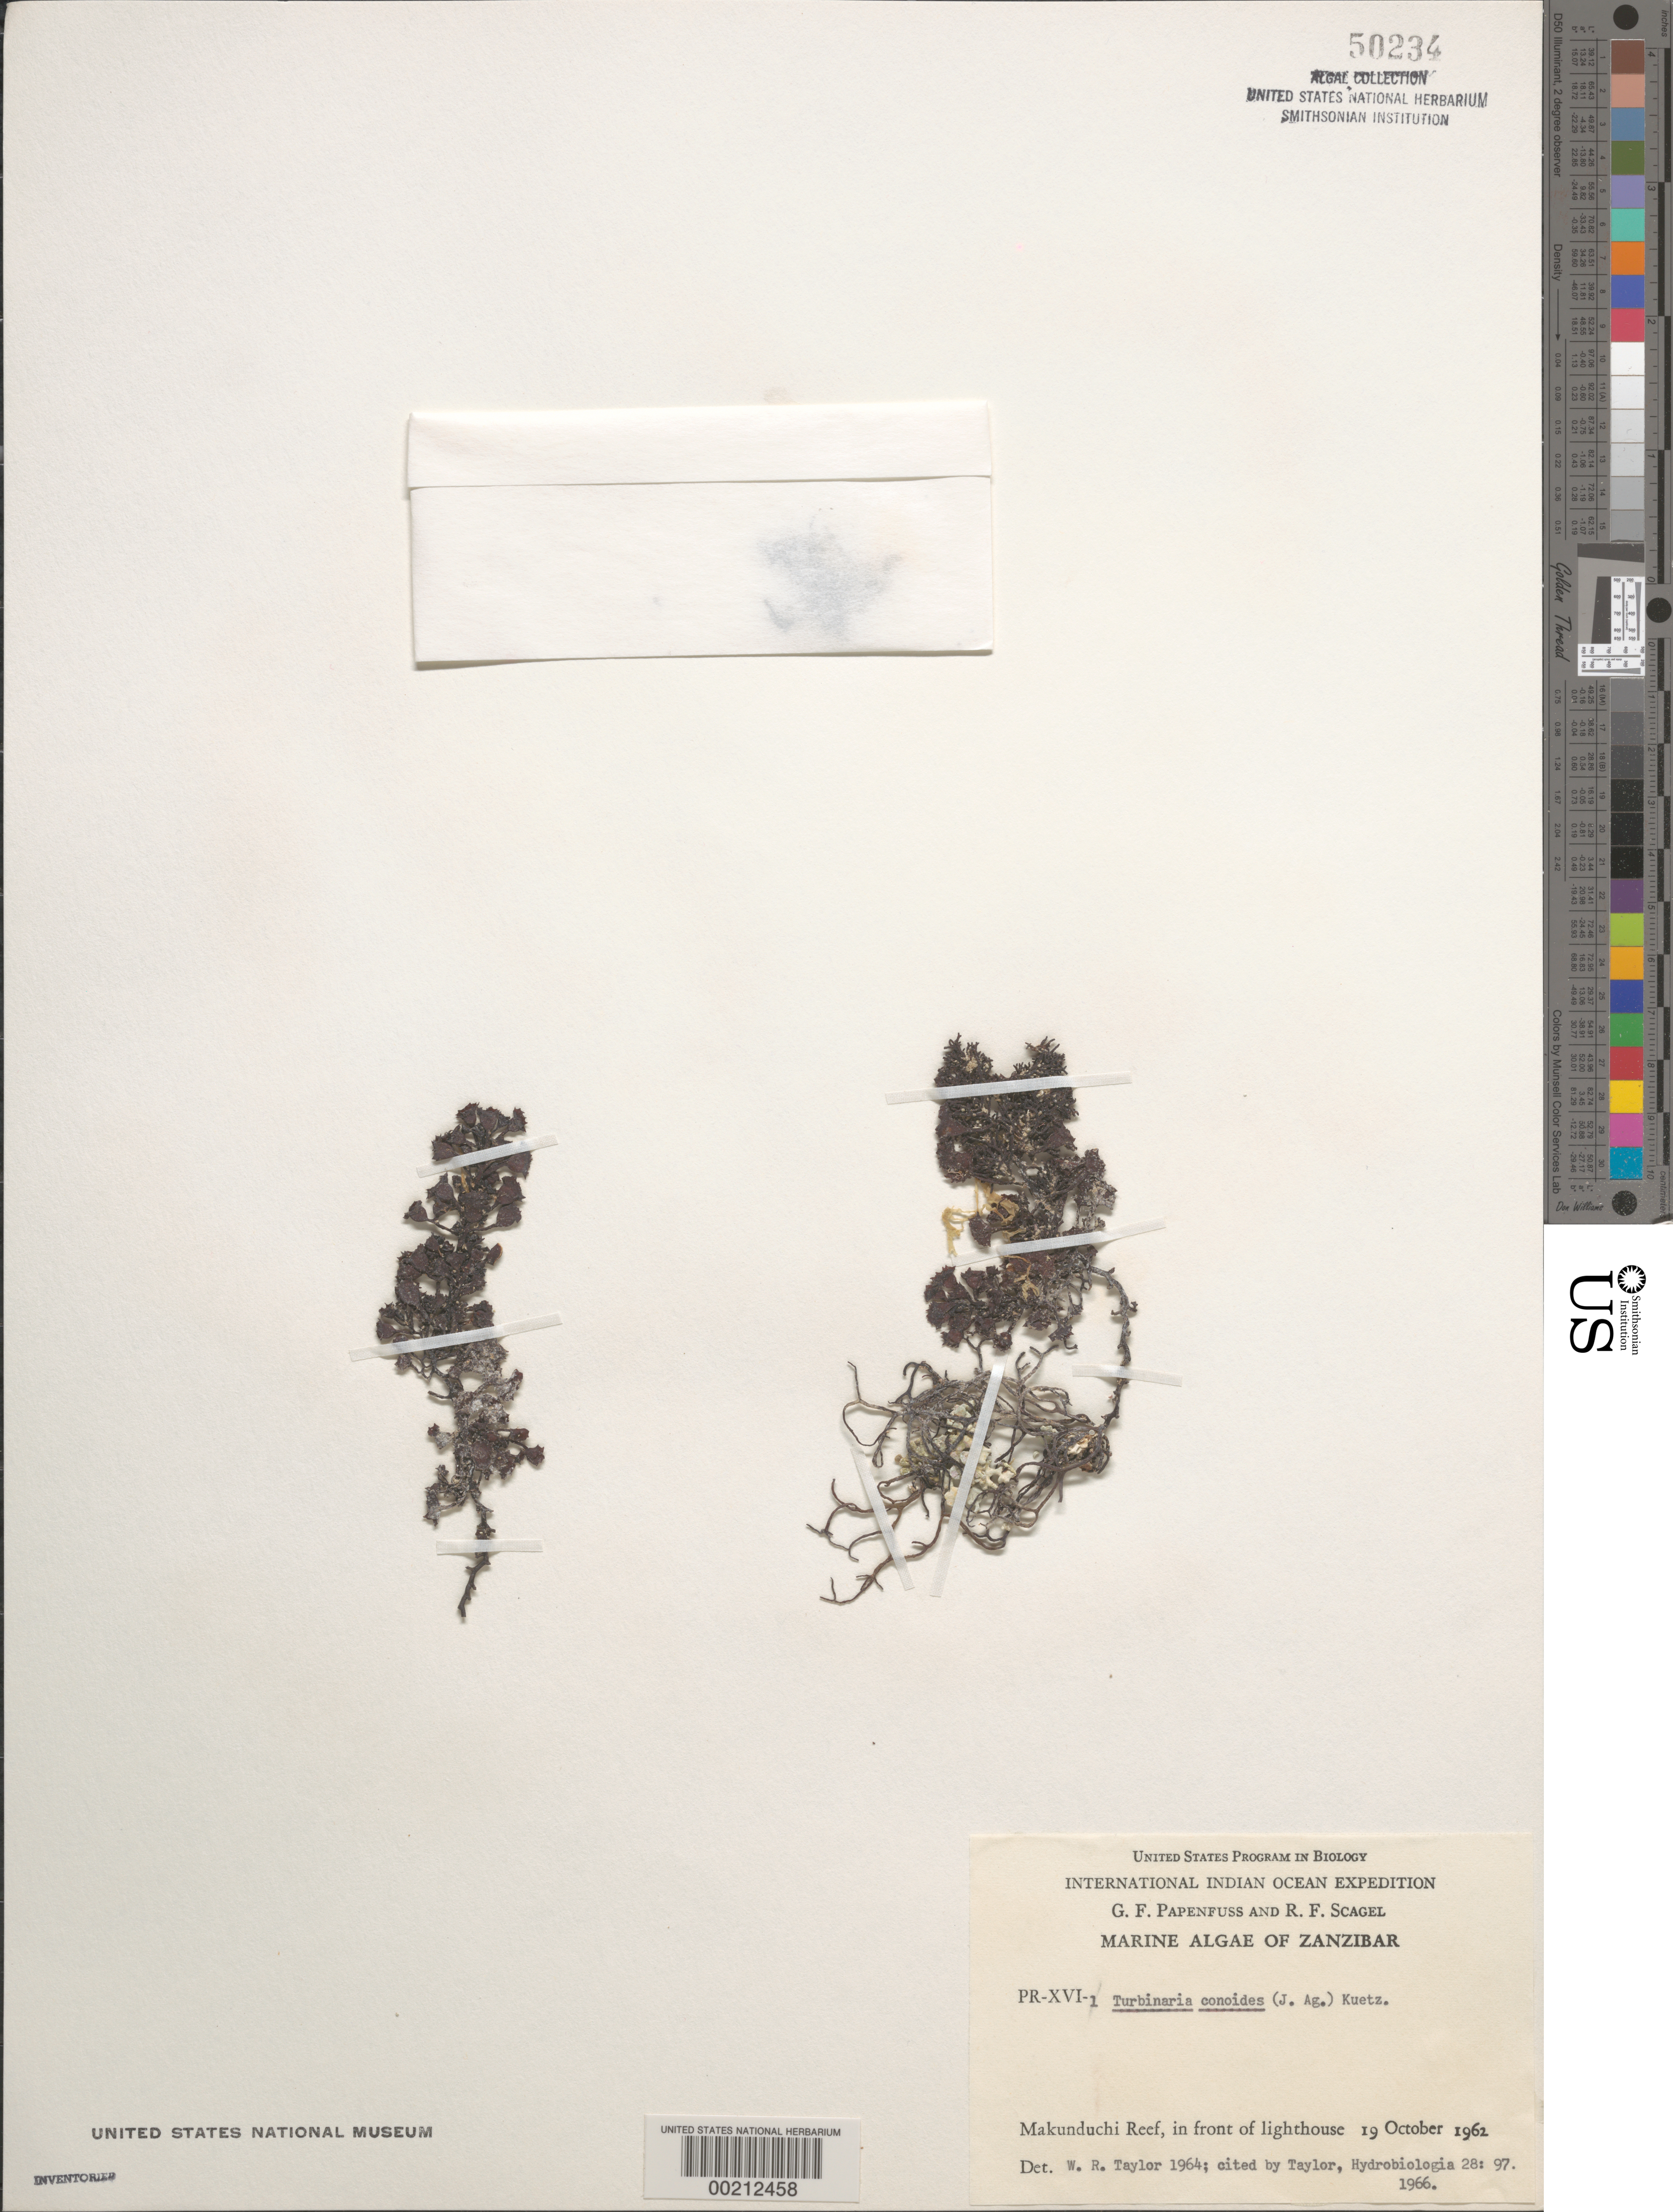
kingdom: Chromista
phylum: Ochrophyta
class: Phaeophyceae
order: Fucales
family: Sargassaceae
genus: Turbinaria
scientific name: Turbinaria conoides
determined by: Taylor, William R.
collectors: G. Papenfuss & R. F. Scagel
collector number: PR-XVI-1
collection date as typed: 19 Oct 1962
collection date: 1962-10-19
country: Tanzania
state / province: Zanzibar Central/South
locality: Makunduchi reef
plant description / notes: International Indian Ocean Expedition, 1962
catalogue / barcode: US 50234